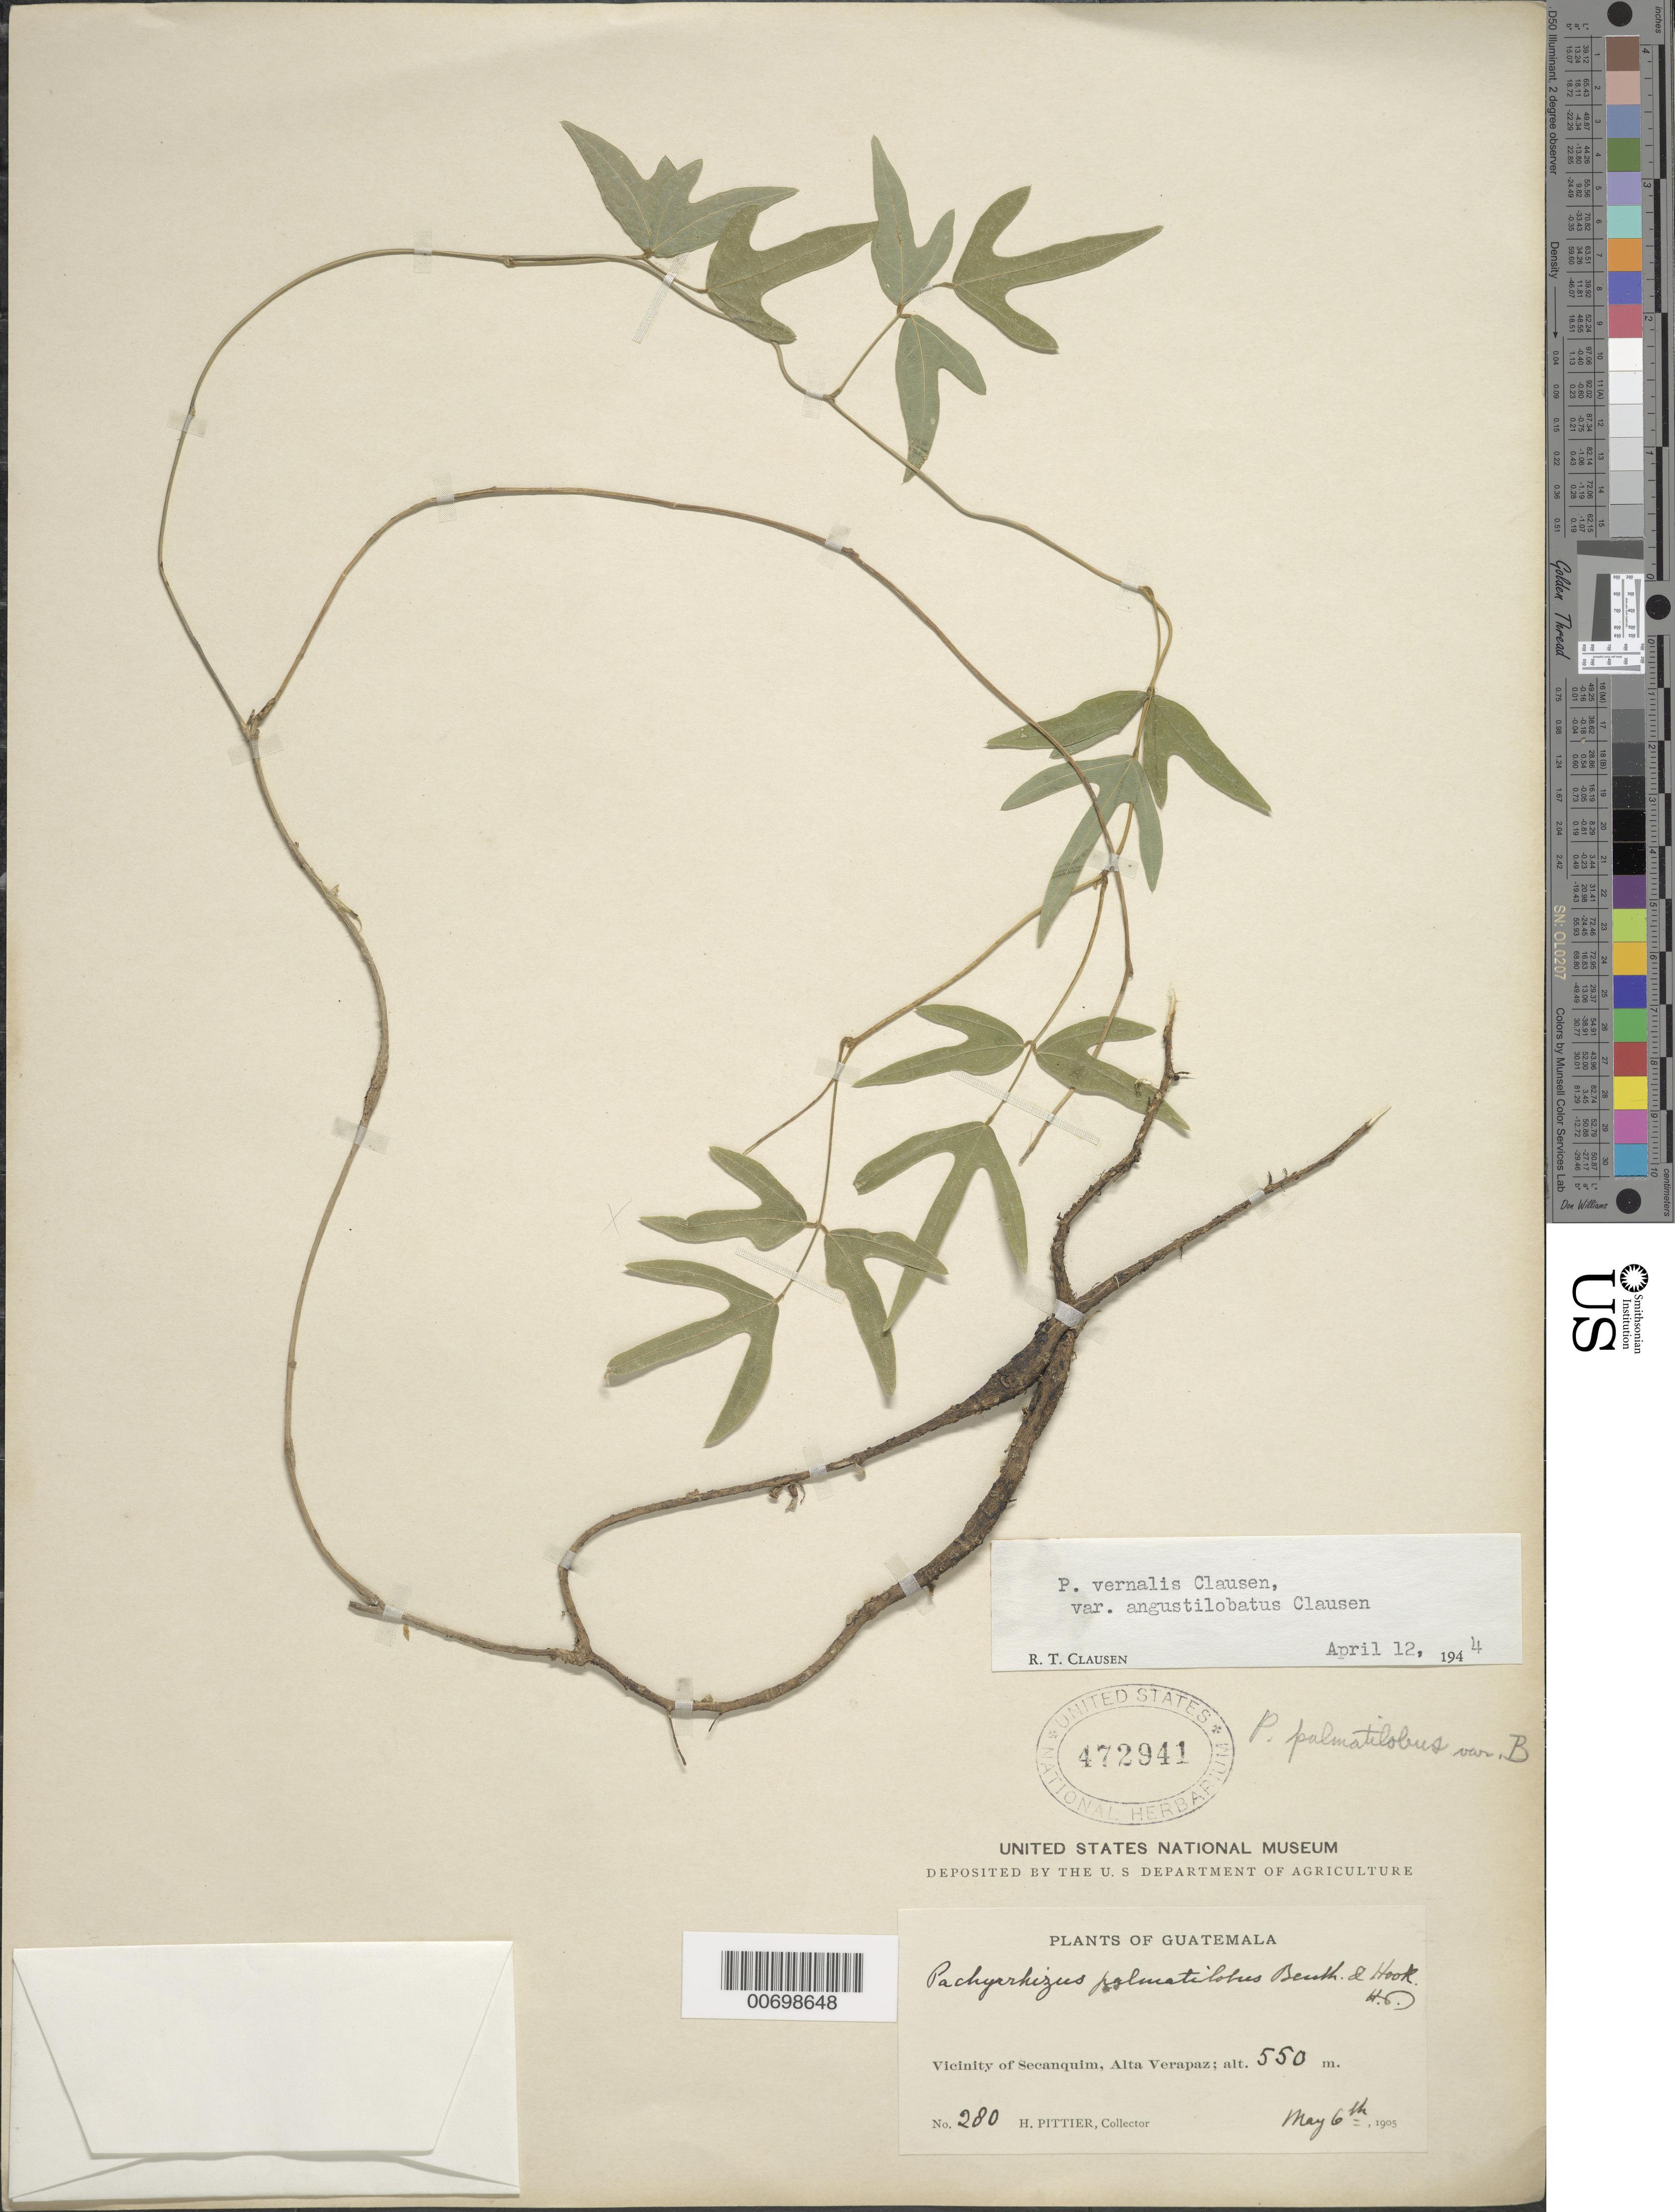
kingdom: Plantae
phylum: Tracheophyta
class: Magnoliopsida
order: Fabales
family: Fabaceae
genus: Pachyrhizus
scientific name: Pachyrhizus vernalis var. angustilobatus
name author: R.T. Clausen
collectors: H. F. Pittier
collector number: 280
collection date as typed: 05 Jun 1905 or 06 May 1905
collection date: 1905-05-06 or 1905-06-05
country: Guatemala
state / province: Alta Verapaz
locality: Vicinity of Secanquim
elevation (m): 550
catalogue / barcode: US 472941